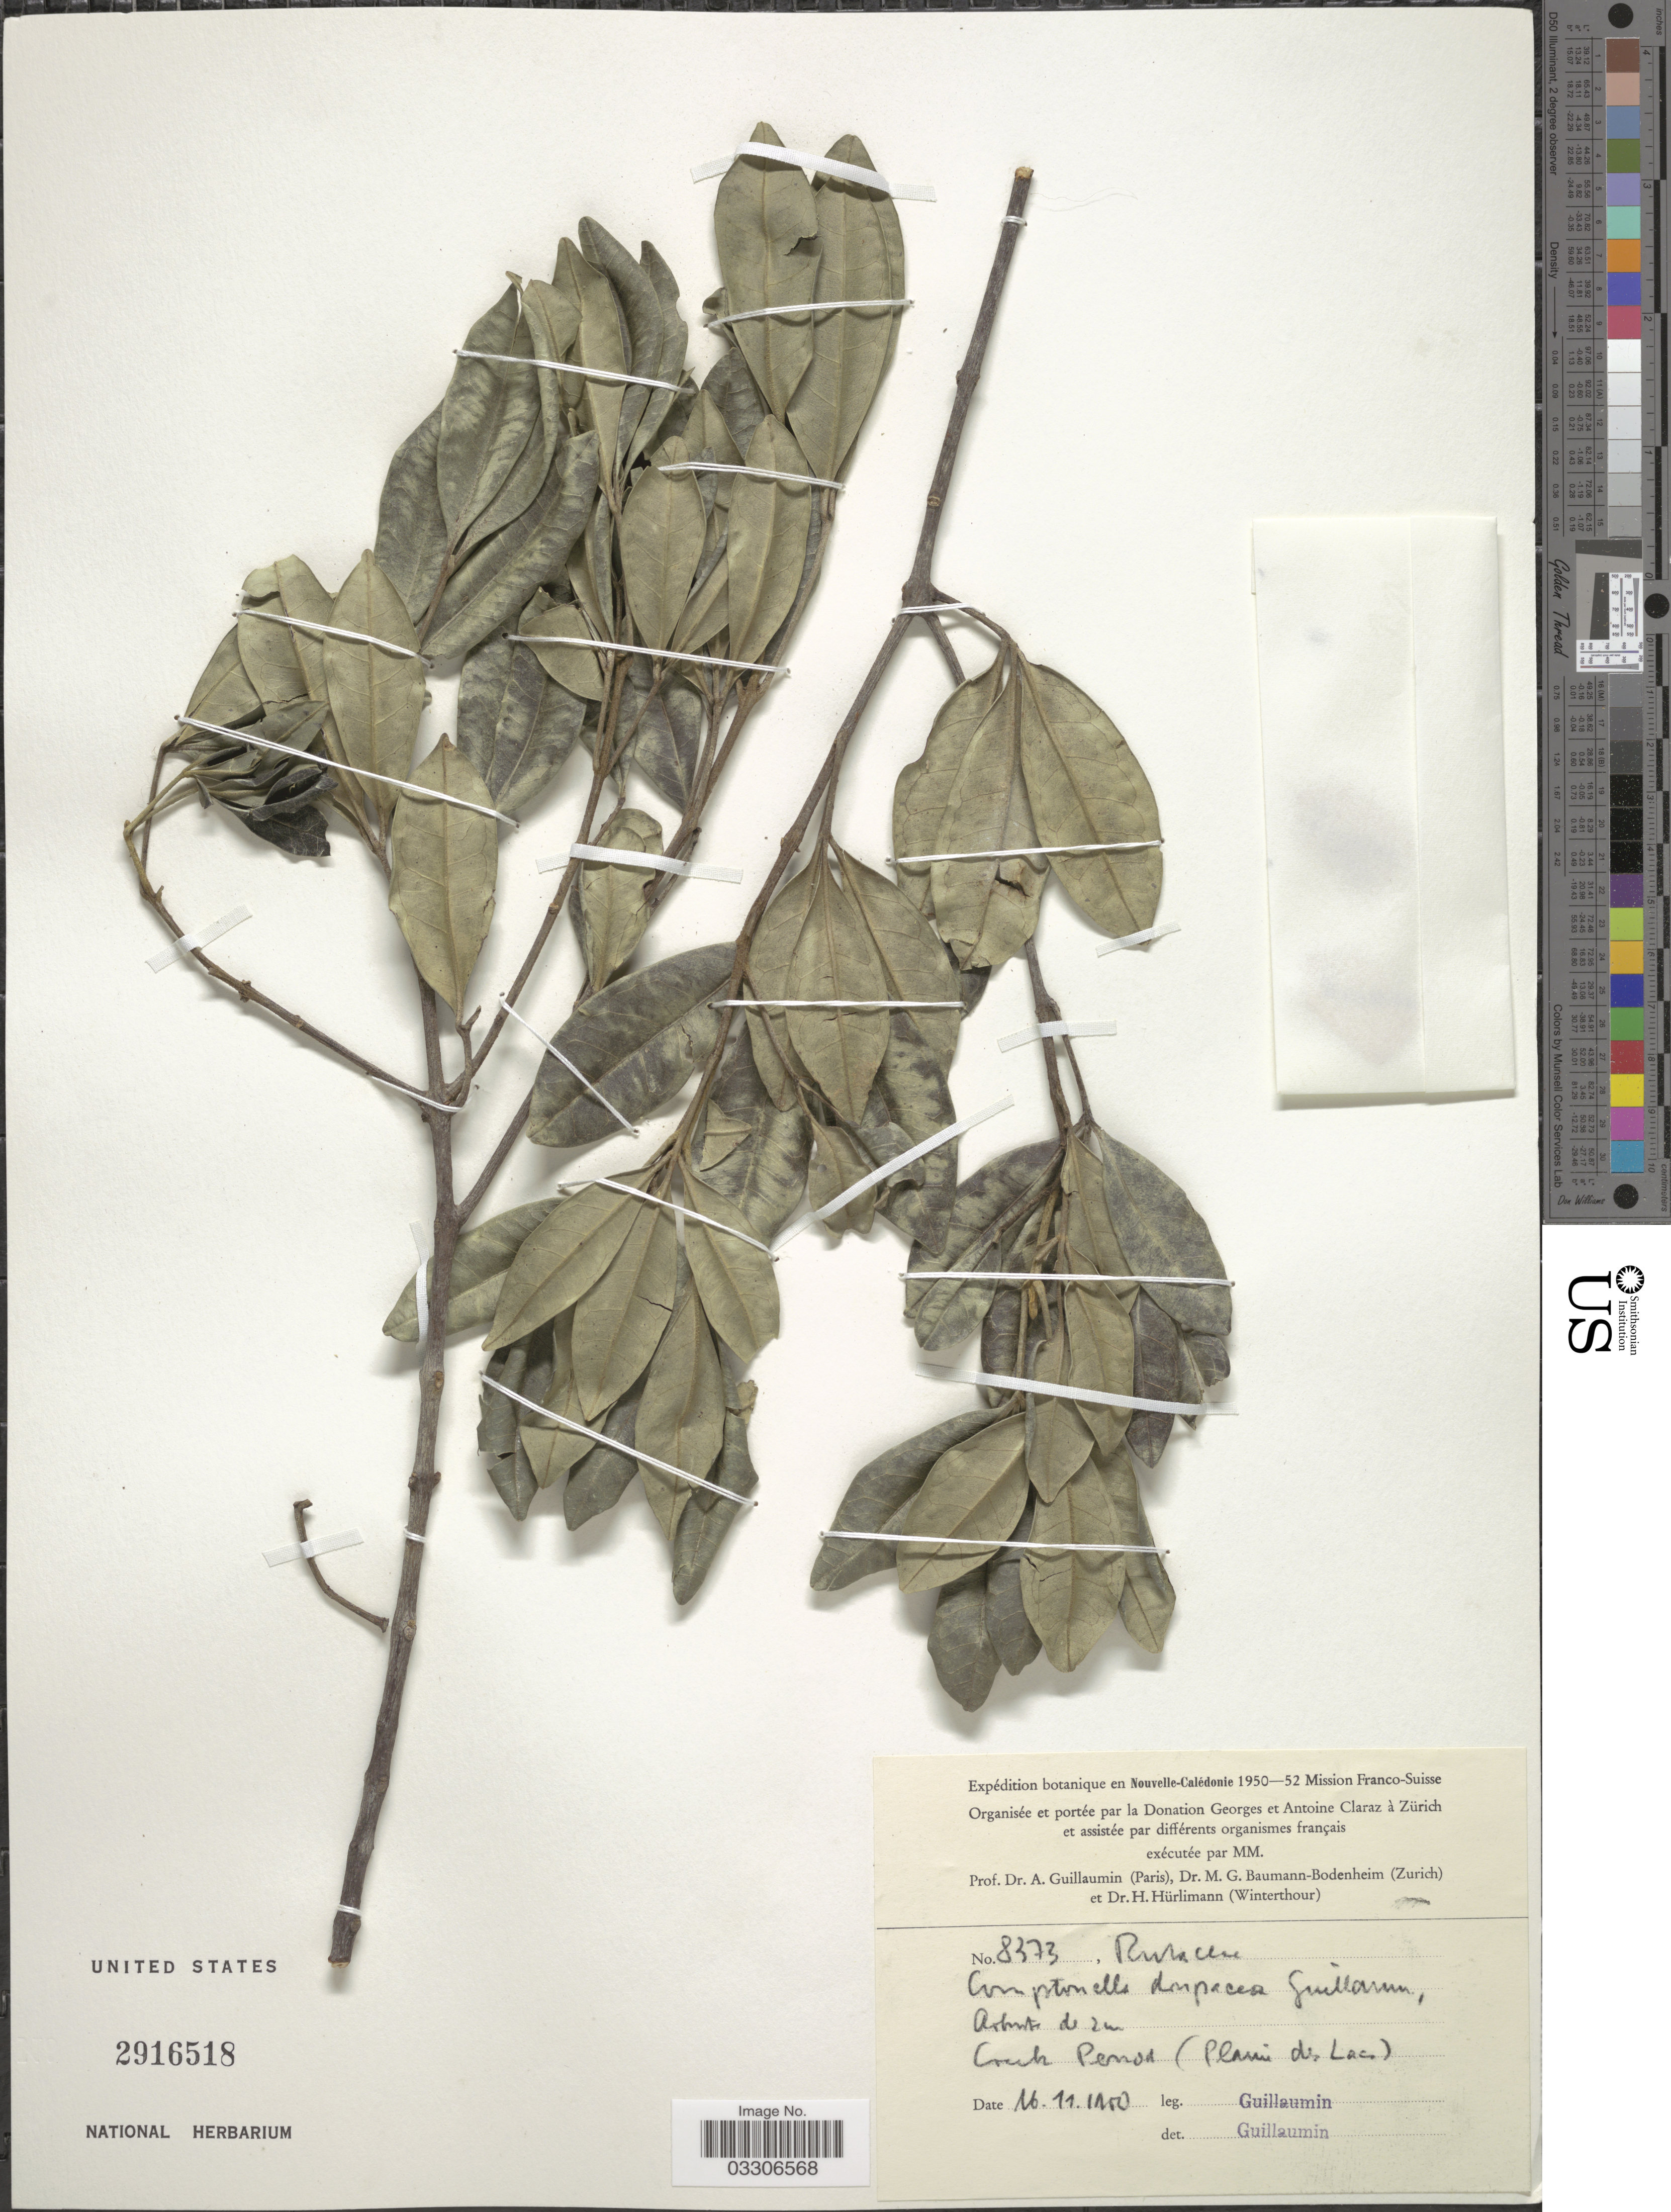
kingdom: Plantae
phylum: Tracheophyta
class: Magnoliopsida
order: Sapindales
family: Rutaceae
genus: Comptonella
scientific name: Comptonella drupacea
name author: (Labill.) Guillaumin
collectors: A. Guillaumin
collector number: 8373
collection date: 1950-11-16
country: New Caledonia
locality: Nouvelle-Calédonie. Creek Penoa [interpreted] (Plaine de [interpreted] Lac).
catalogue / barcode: US 2916518